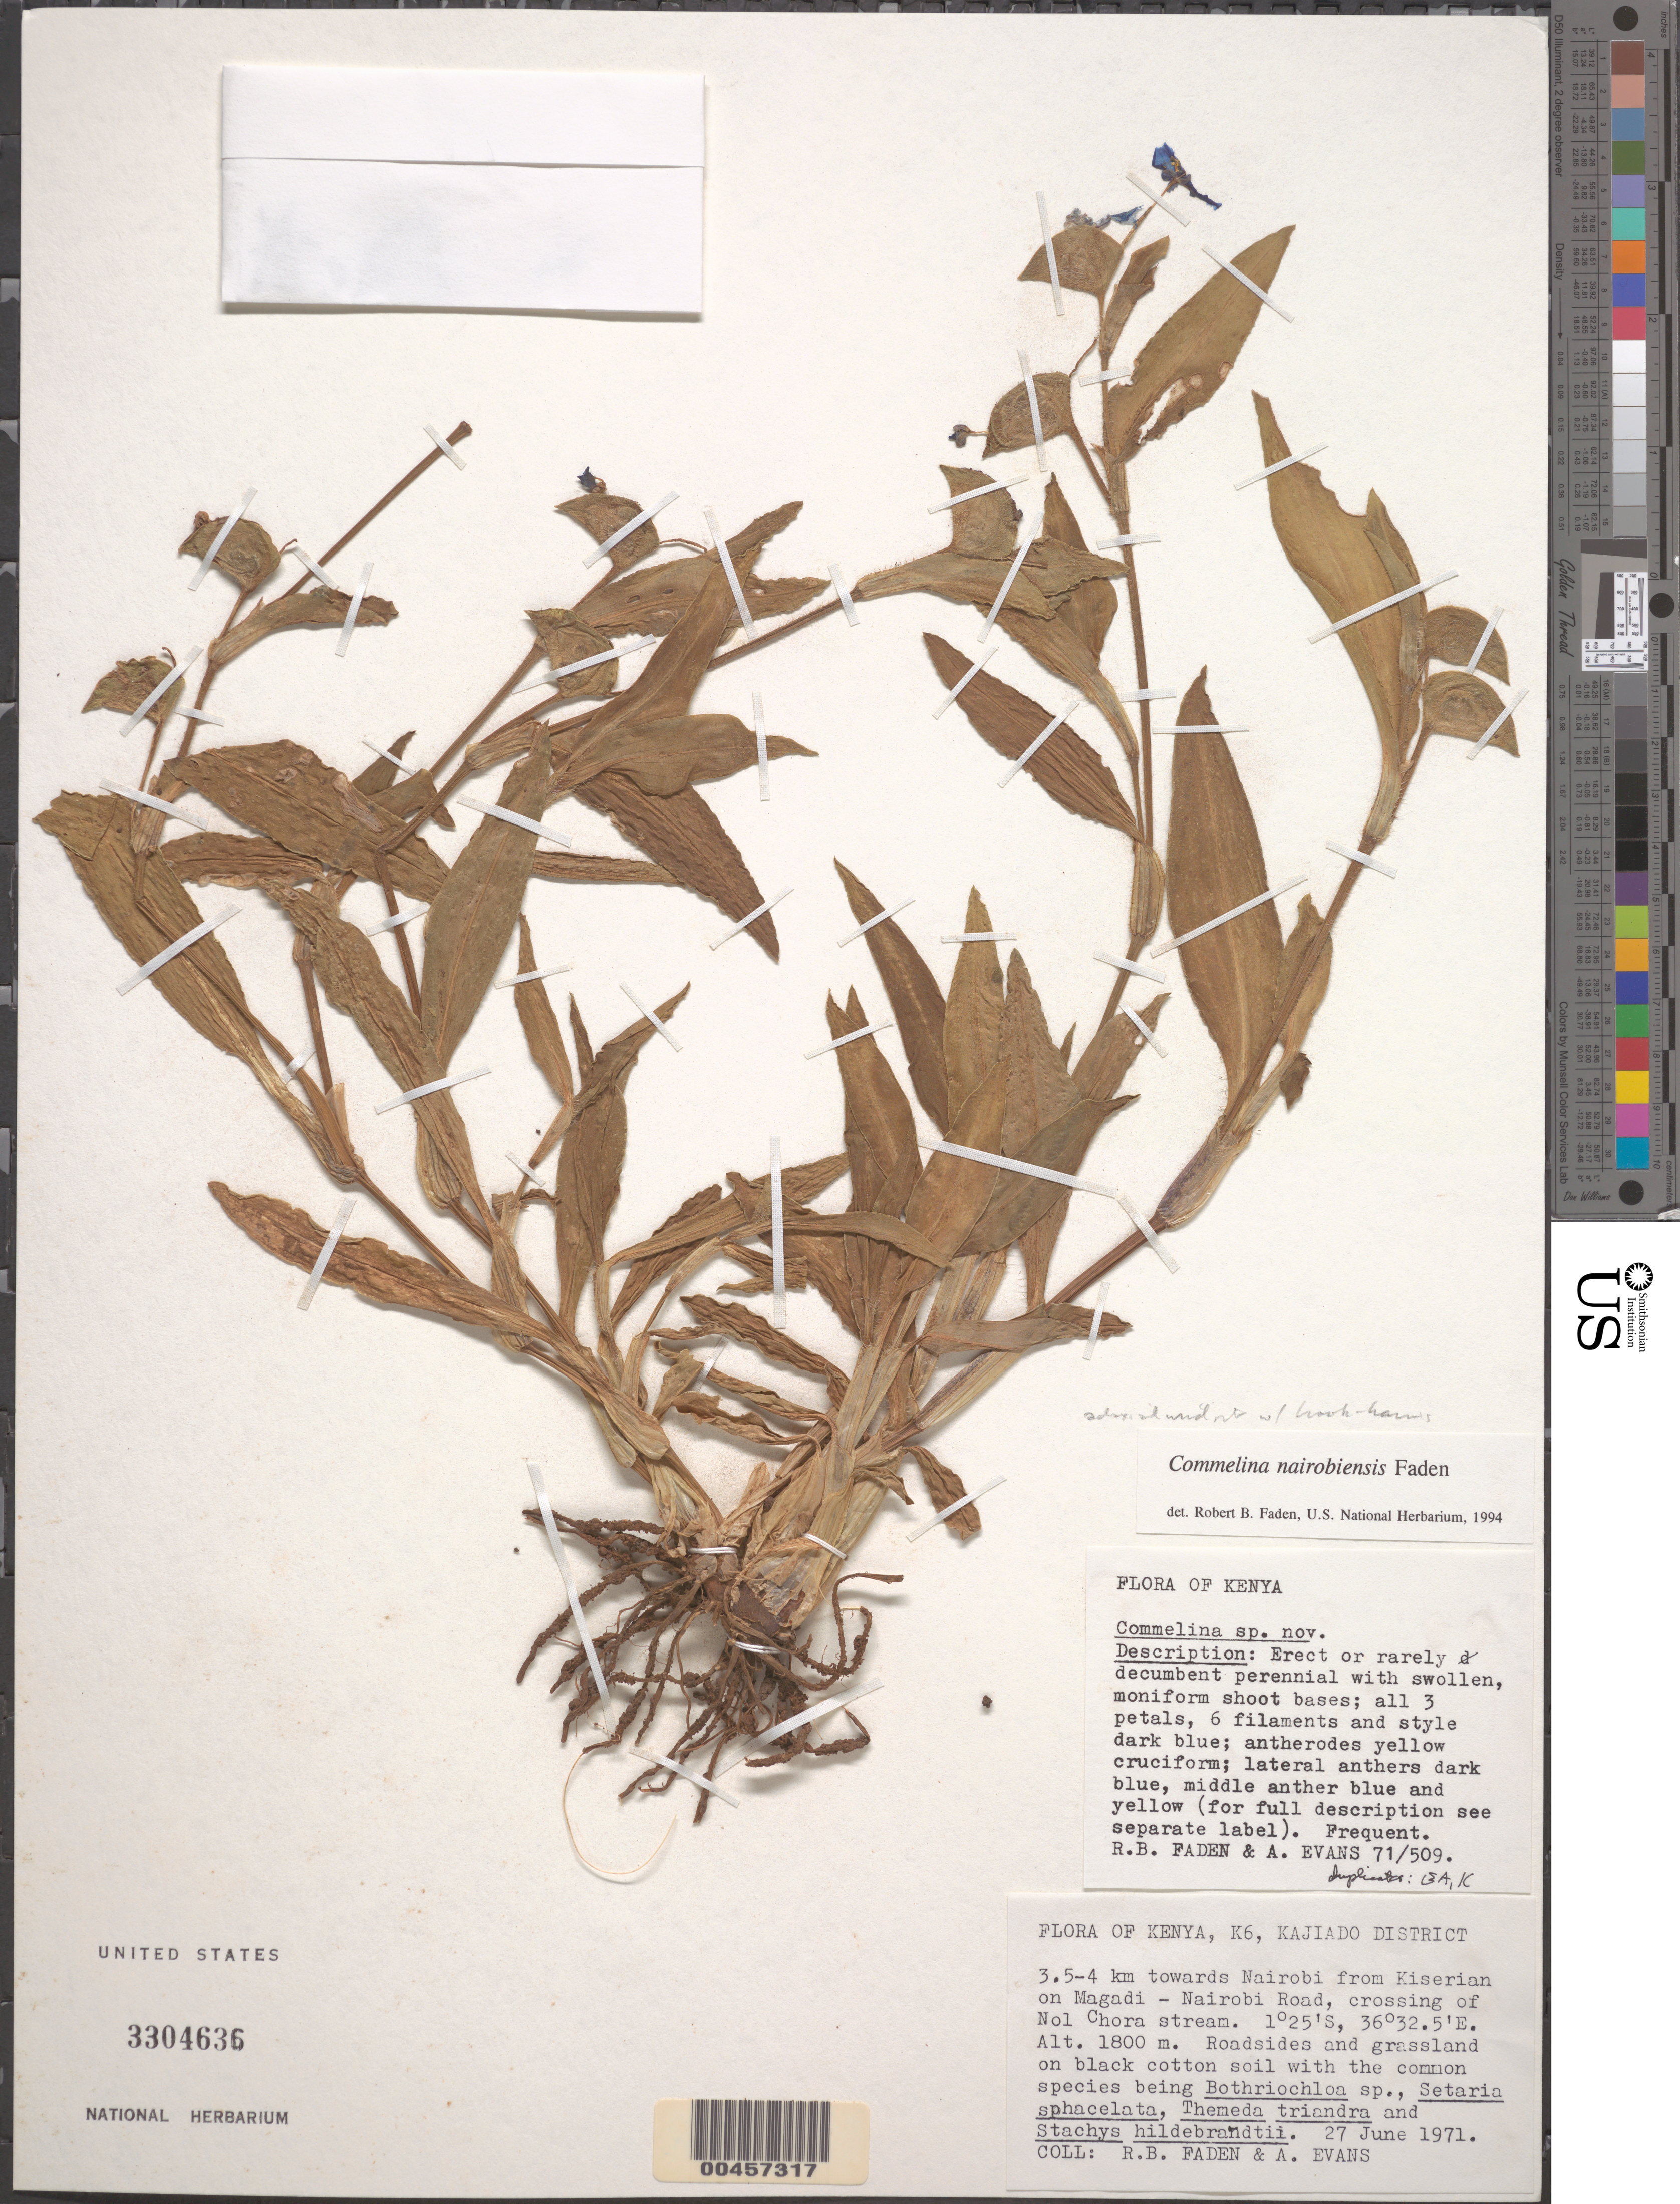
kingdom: Plantae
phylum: Tracheophyta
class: Liliopsida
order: Commelinales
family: Commelinaceae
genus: Commelina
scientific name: Commelina nairobiensis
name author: Faden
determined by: Faden, Robert B., (US), Smithsonian Institution - National Museum of Natural History (UNITED STATES)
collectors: R. B. Faden & A. J. Evans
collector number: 71/509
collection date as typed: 27 Jun 1971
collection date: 1971-06-27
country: Kenya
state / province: Nairobi Area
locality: Towards nairobi from kiserian on magadi-nairobi road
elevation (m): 1800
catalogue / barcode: US 3304636